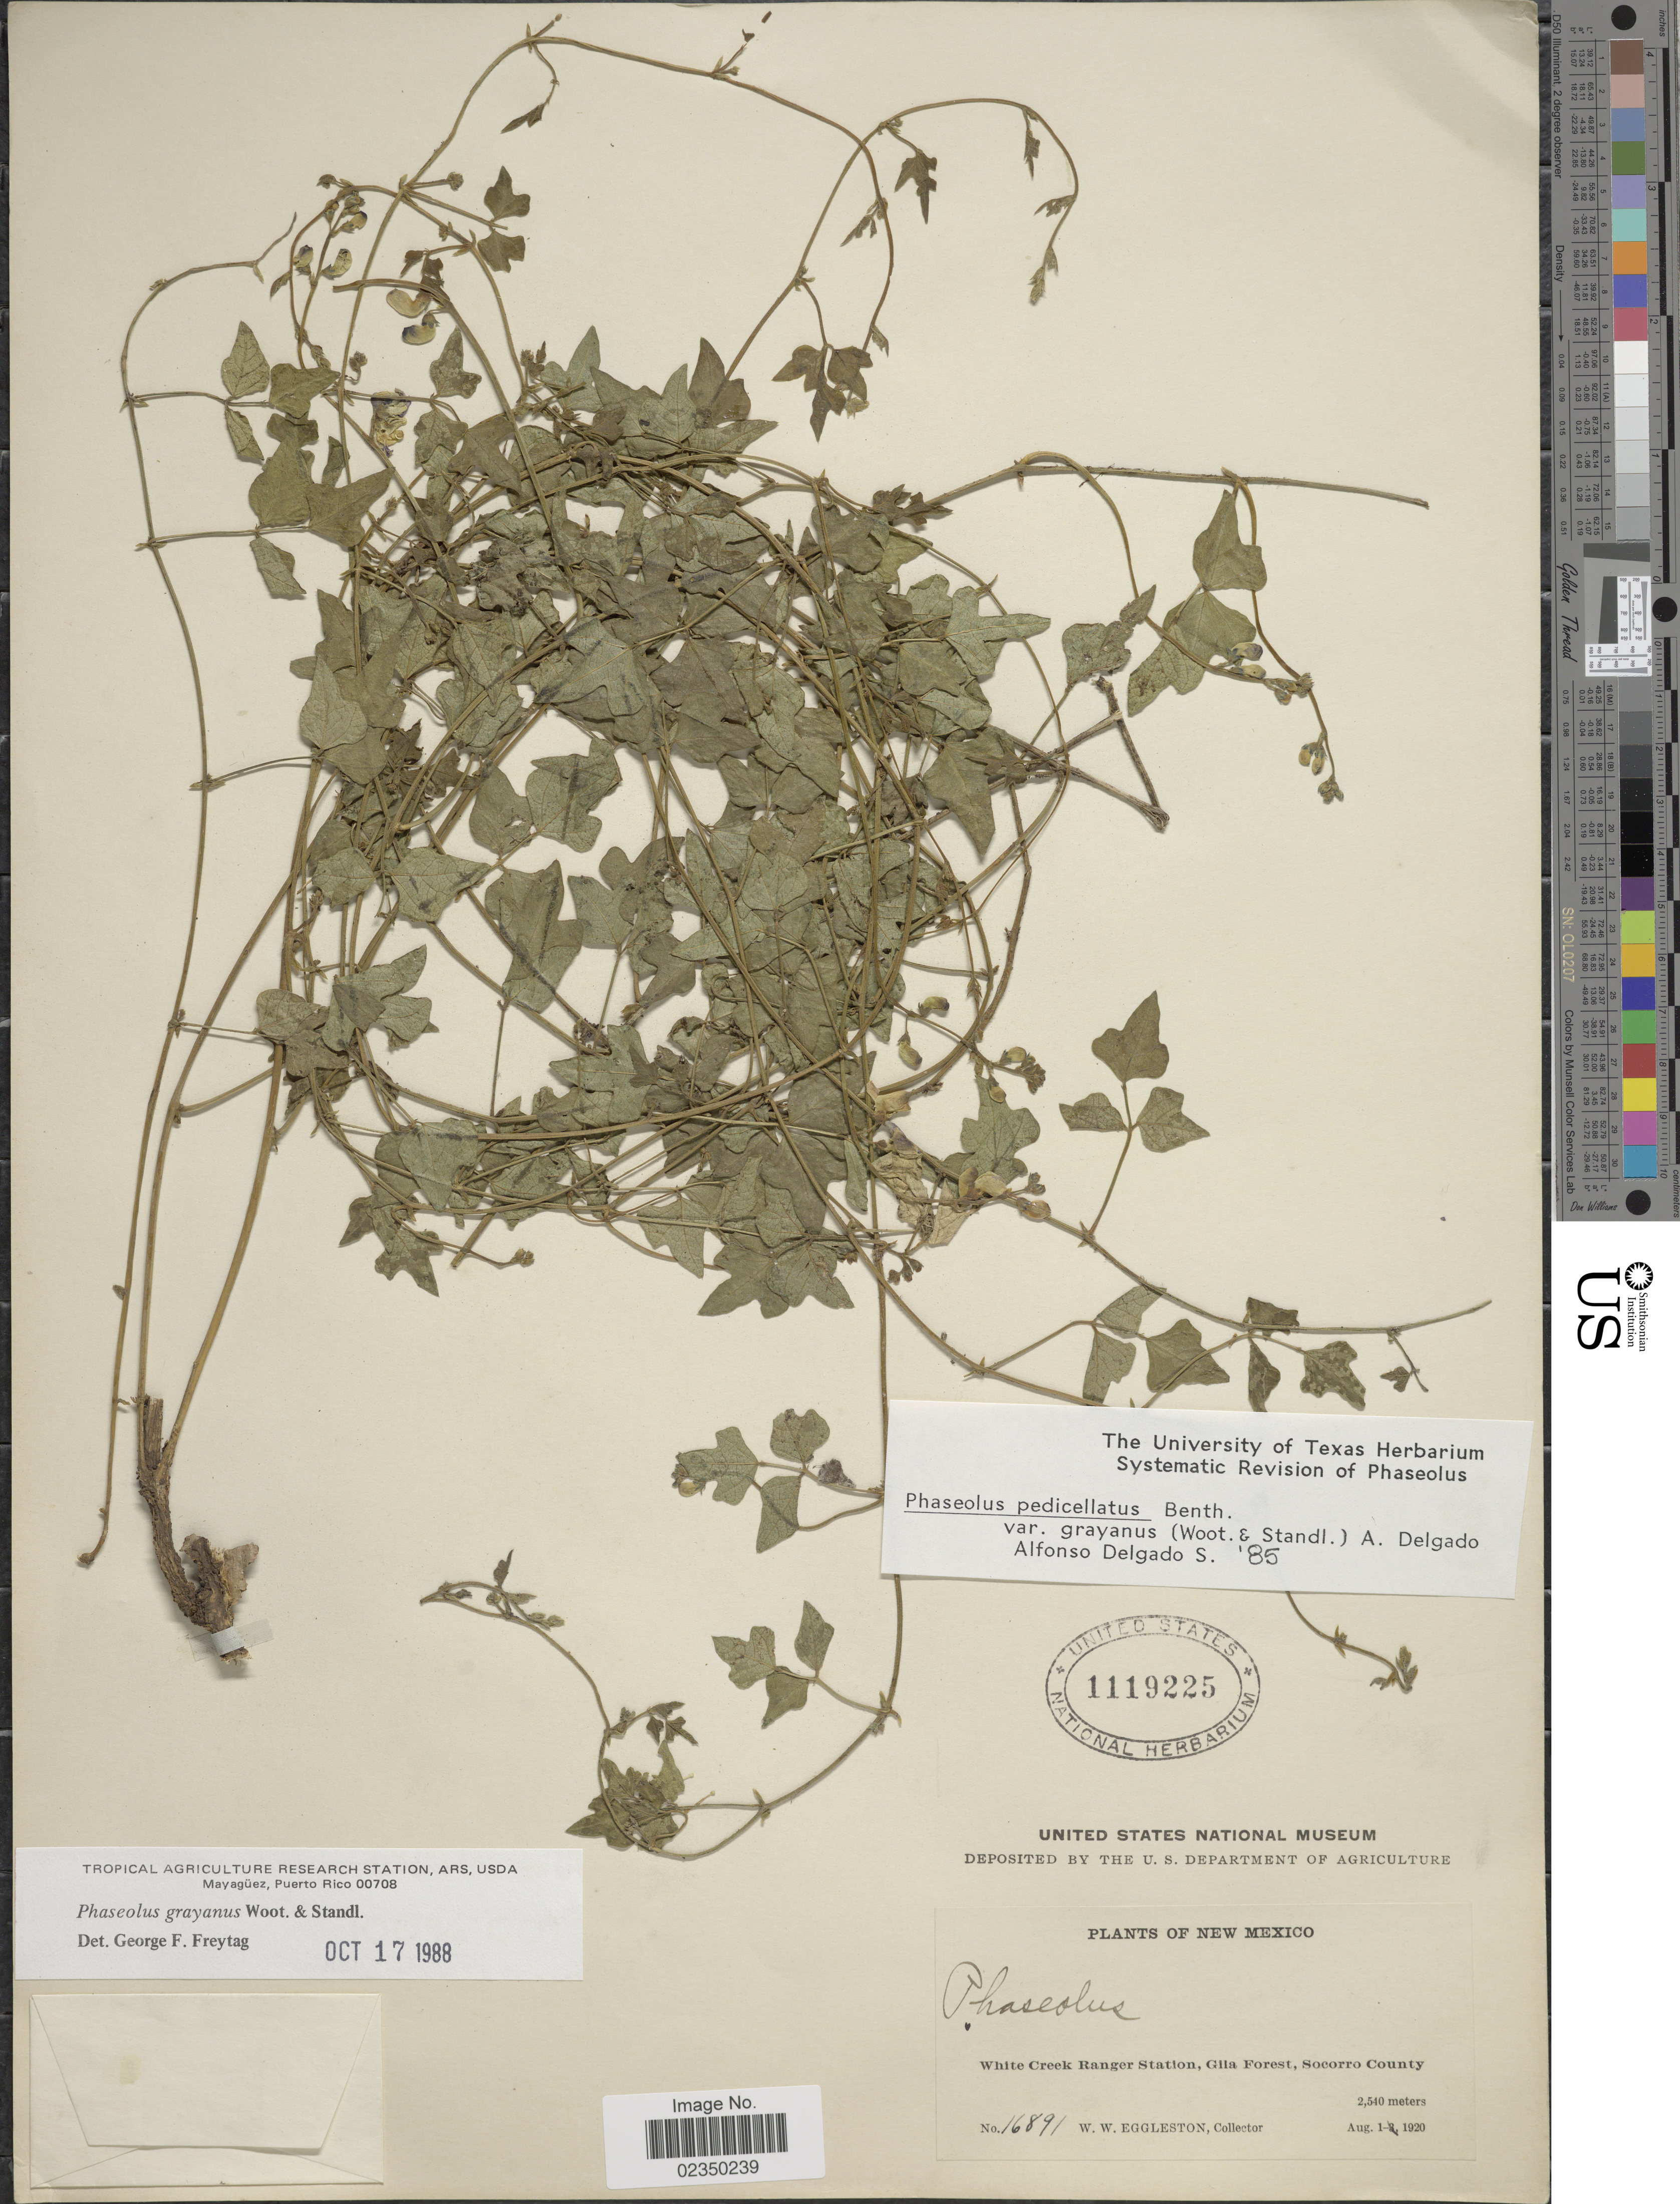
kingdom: Plantae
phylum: Tracheophyta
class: Magnoliopsida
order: Fabales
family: Fabaceae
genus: Phaseolus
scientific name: Phaseolus grayanus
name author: Wooton & Standl.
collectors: W. W. Eggleston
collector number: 16891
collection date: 1920-08-01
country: United States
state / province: New Mexico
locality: White Creek Ranger Station, Gila Forest, Socorro County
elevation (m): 2540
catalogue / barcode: US 1119225